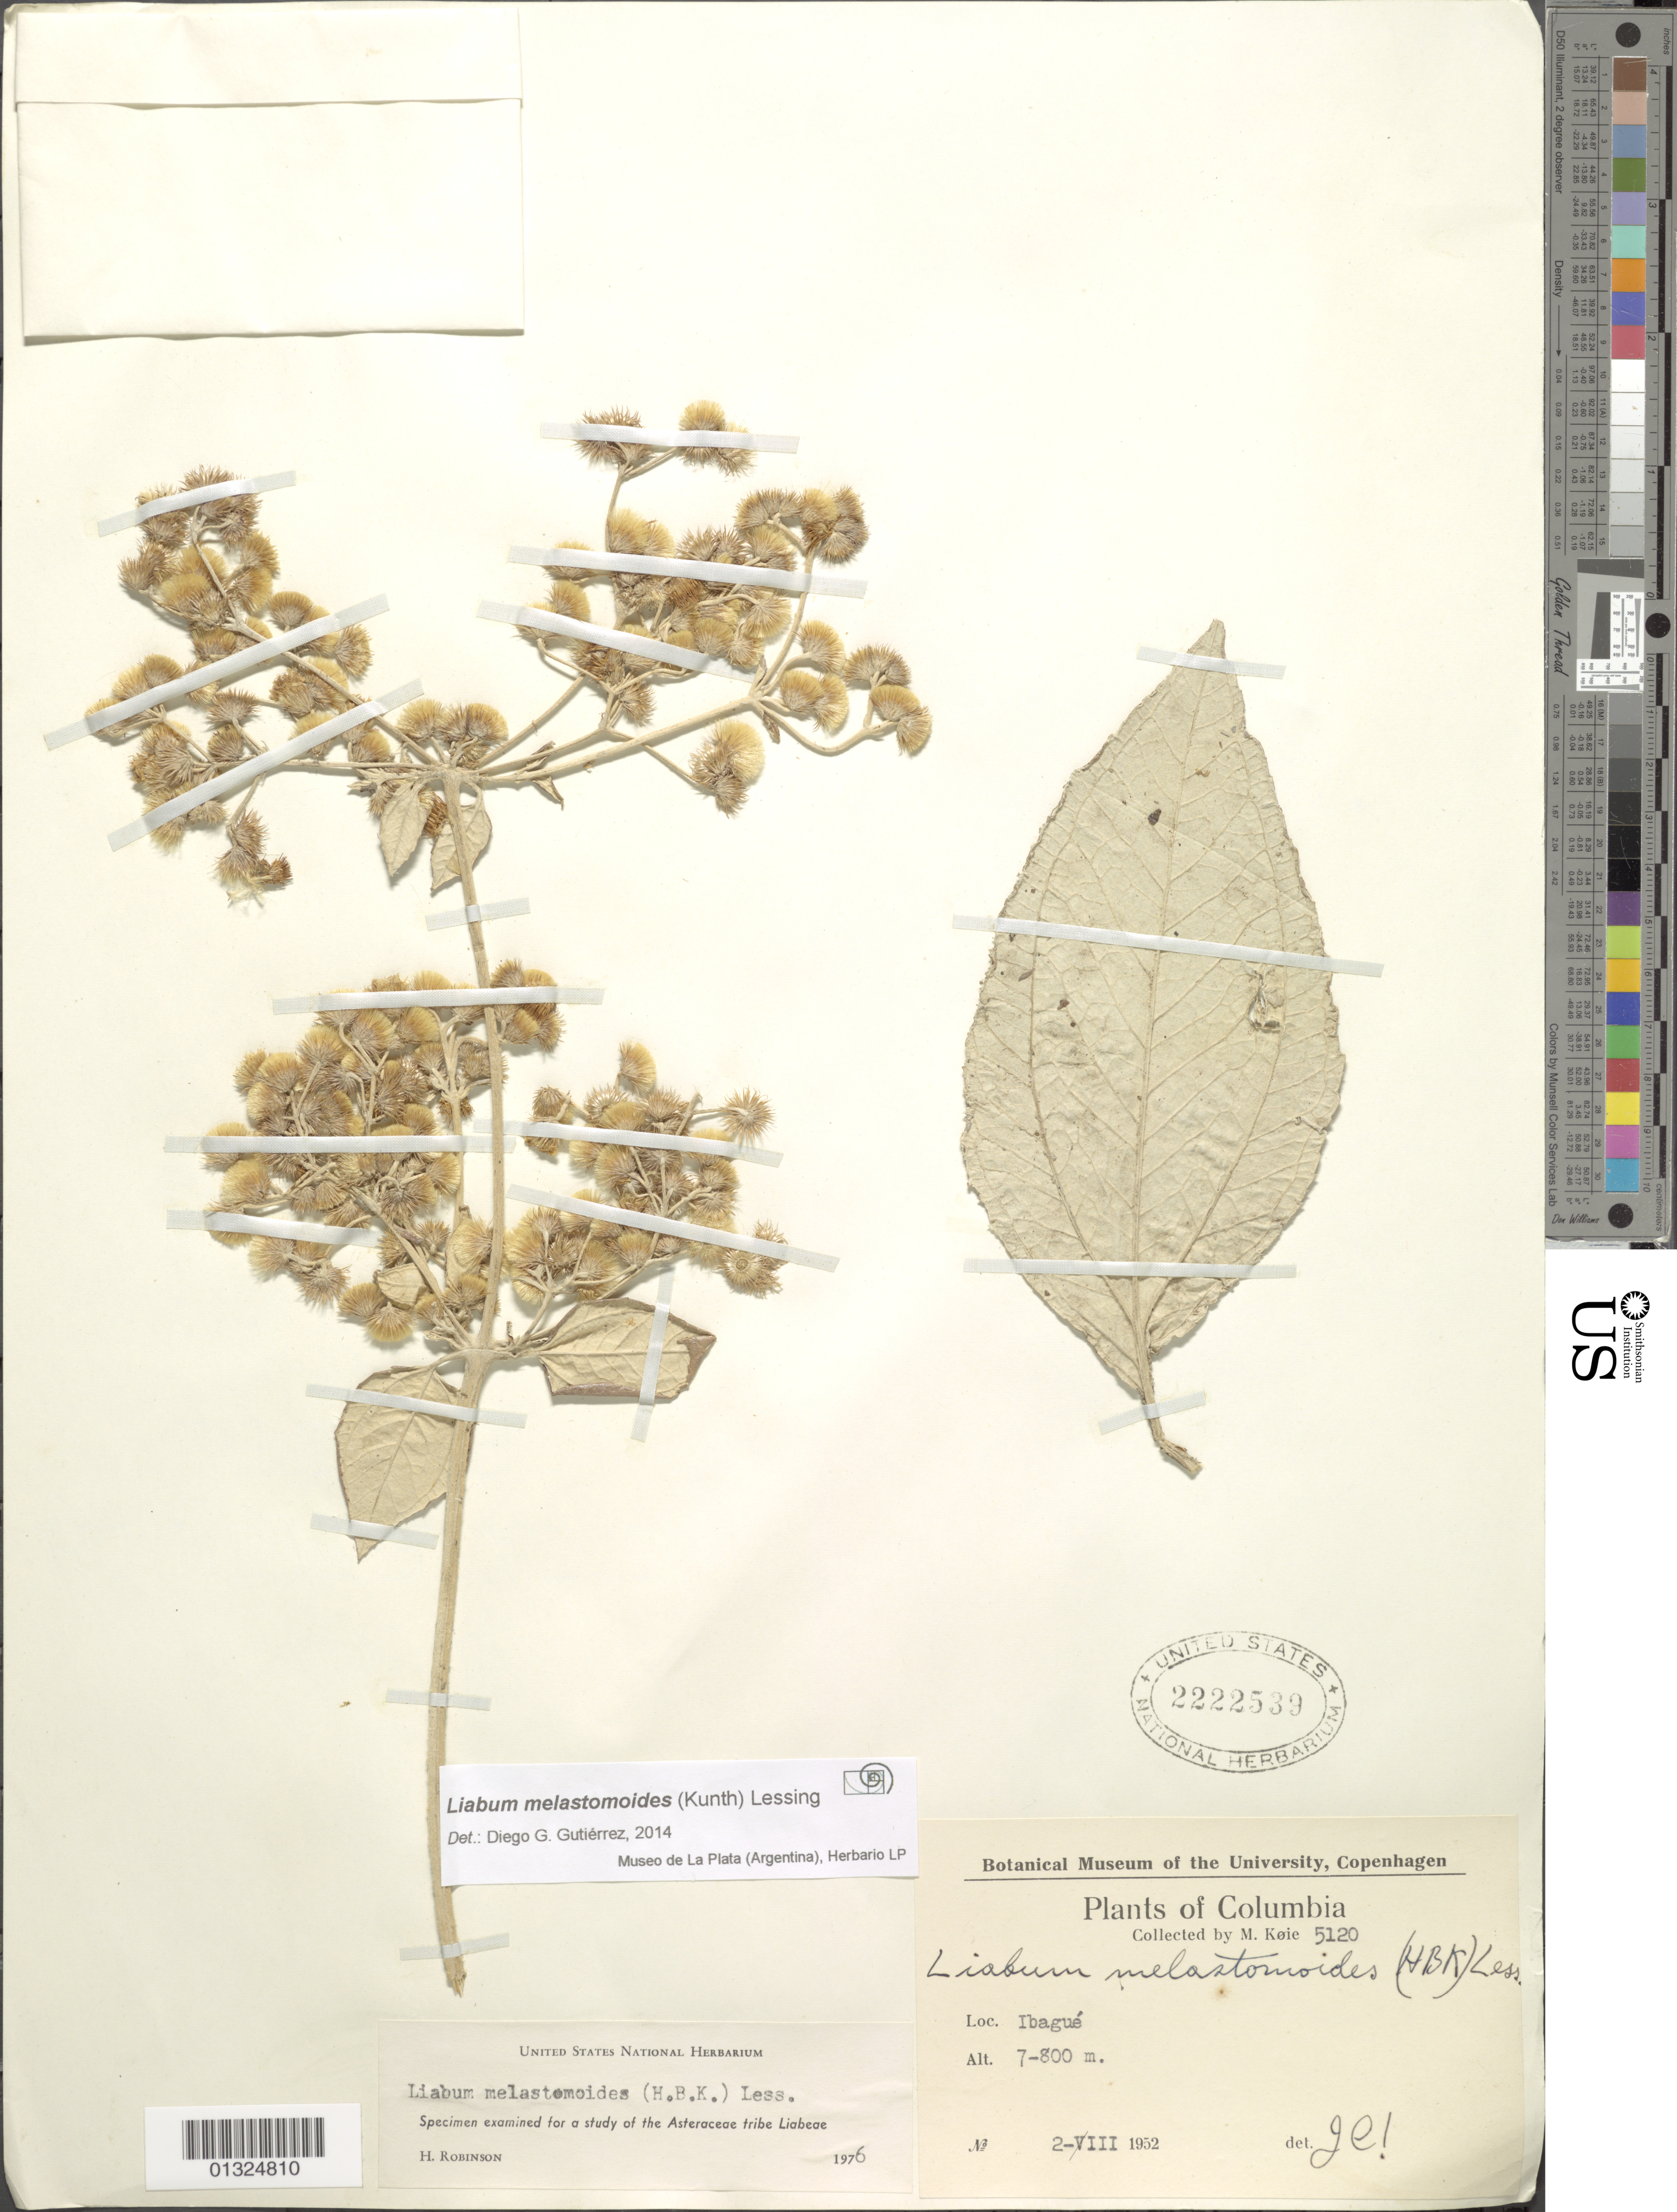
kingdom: Plantae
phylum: Tracheophyta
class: Magnoliopsida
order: Asterales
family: Asteraceae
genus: Liabum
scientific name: Liabum melastomoides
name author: (Kunth) Less.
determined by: Gutierrez, D. G.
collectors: M. Köie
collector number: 5120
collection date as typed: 2-Aug-52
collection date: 1952-08-02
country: Colombia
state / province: Tolima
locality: Ibague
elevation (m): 700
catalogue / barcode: US 2222539